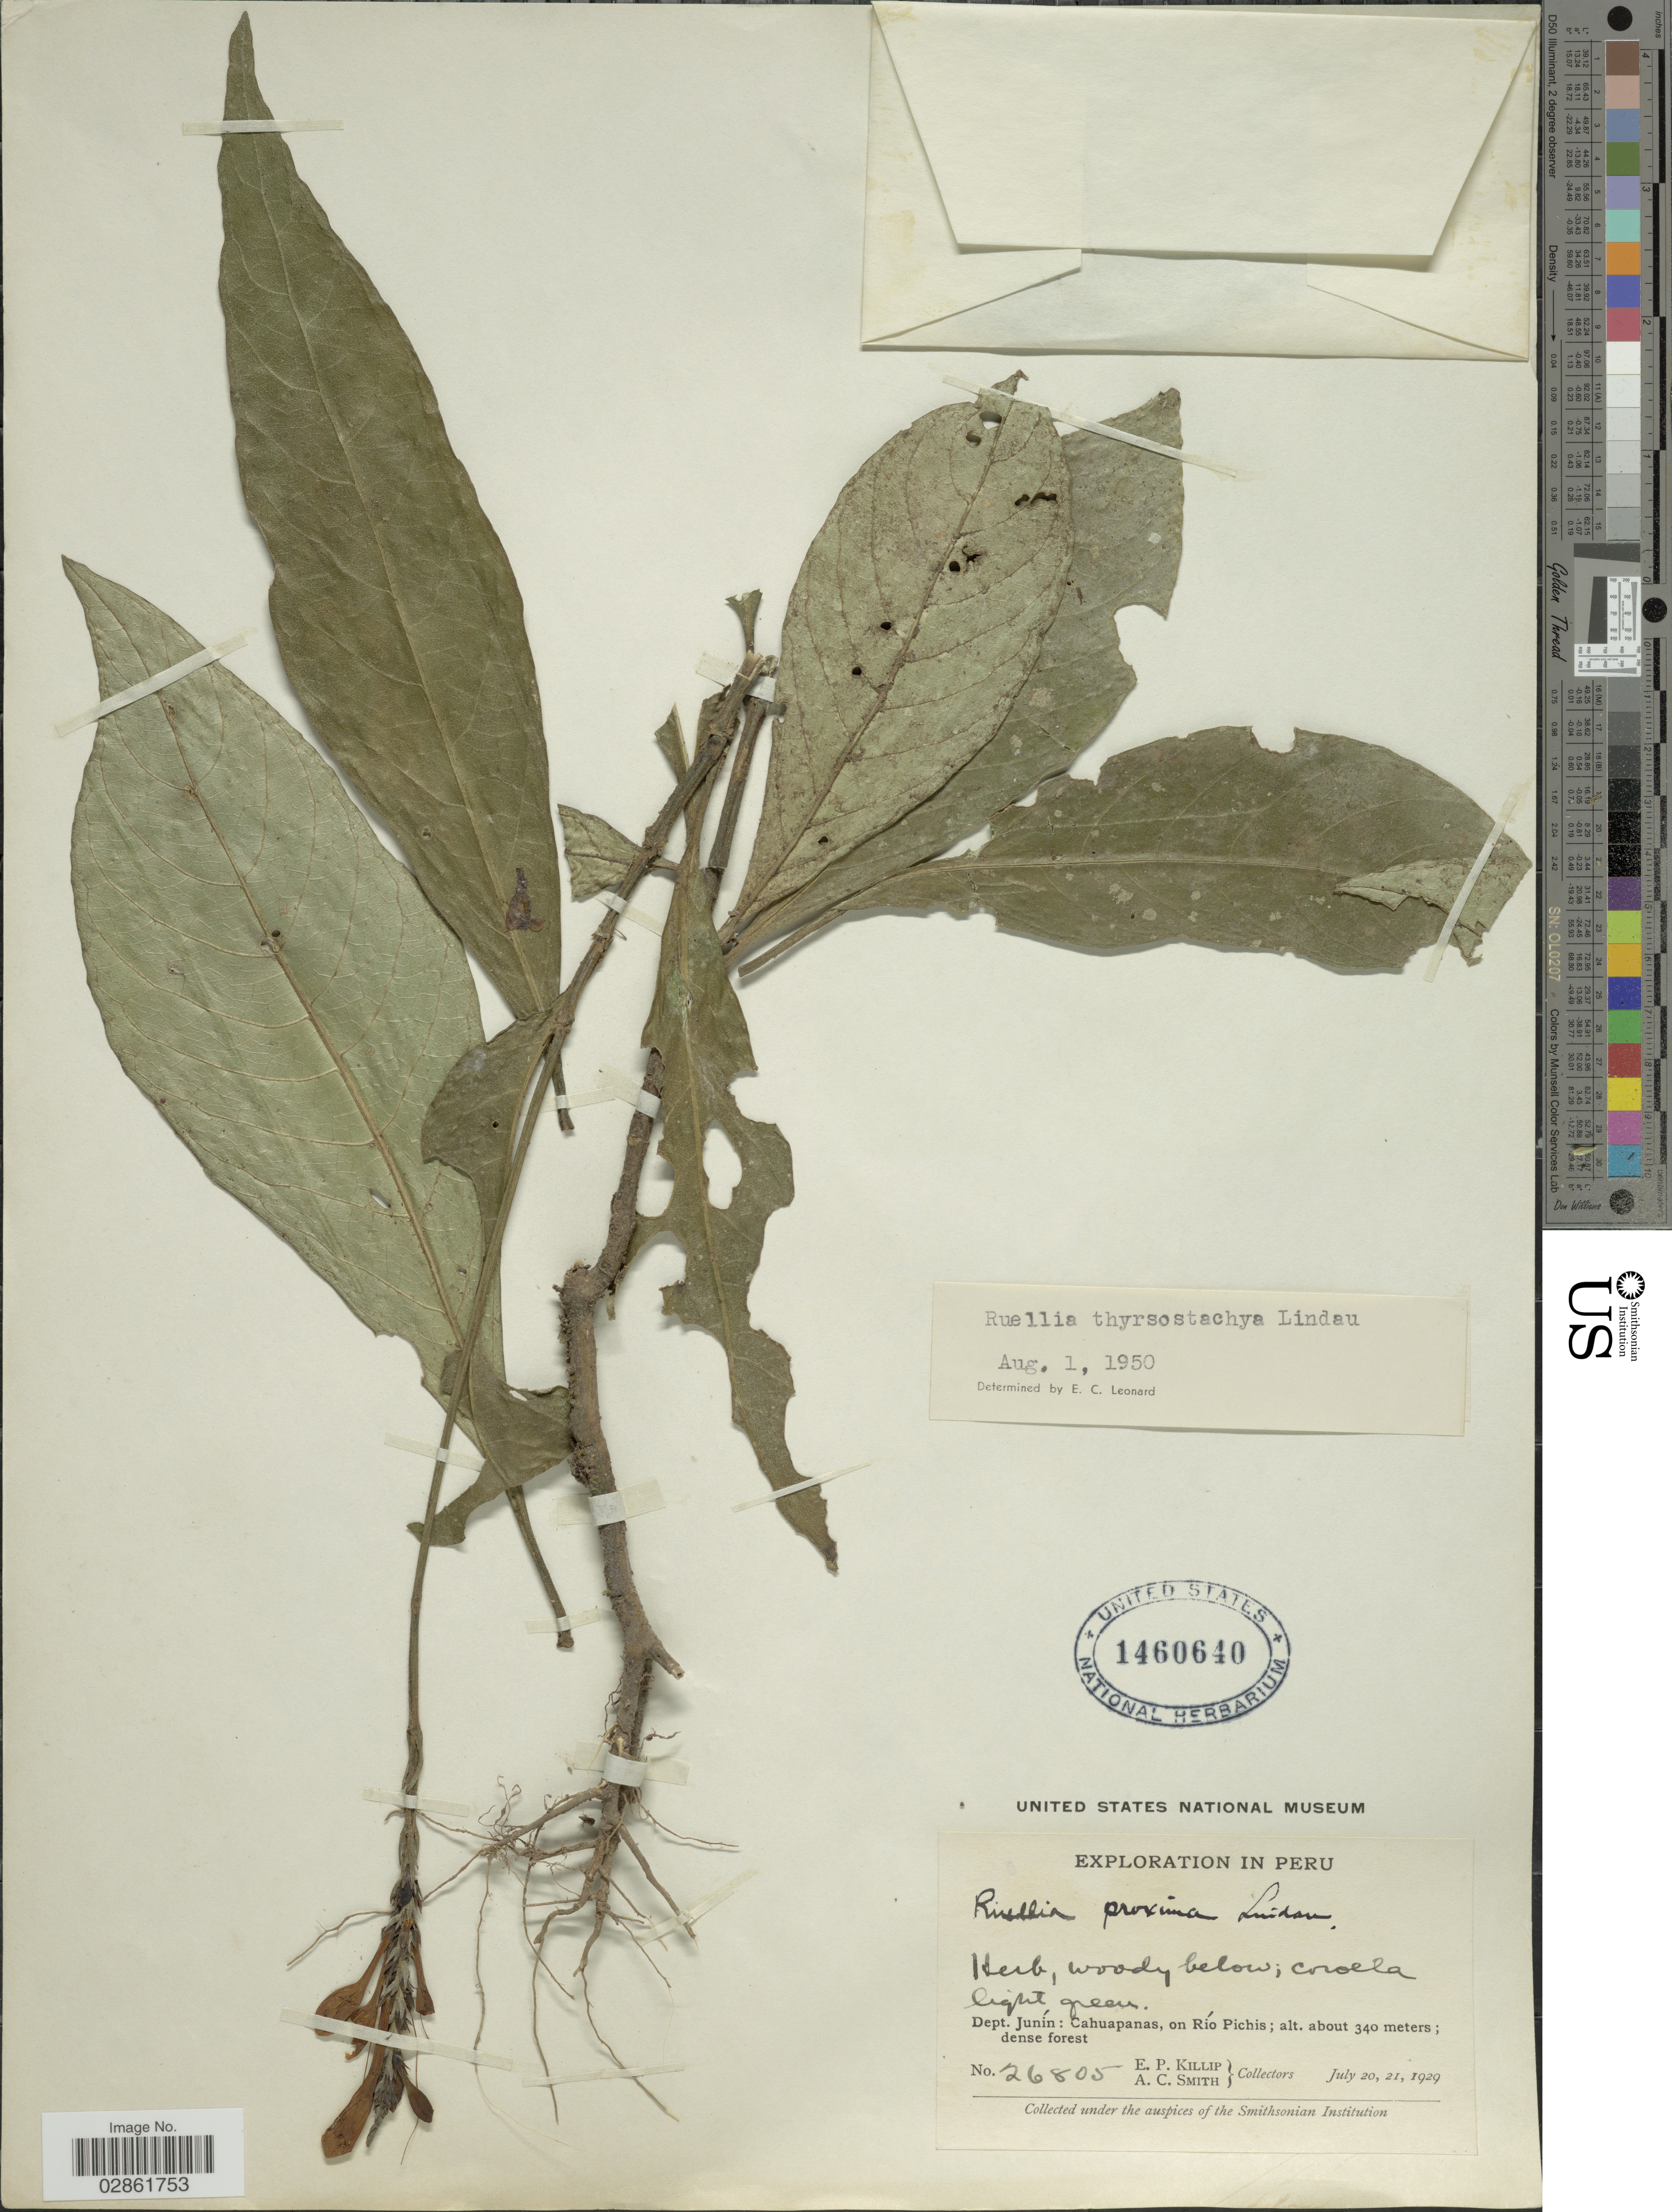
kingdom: Plantae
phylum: Tracheophyta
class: Magnoliopsida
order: Lamiales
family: Acanthaceae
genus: Ruellia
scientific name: Ruellia proxima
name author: Lindau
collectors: E. P. Killip & A. C. Smith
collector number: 26805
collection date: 1929-07-20/1929-07-21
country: Peru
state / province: Junín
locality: Dept. Junín: Cahuapanas, on Río Pichis.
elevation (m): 340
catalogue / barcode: US 1460640